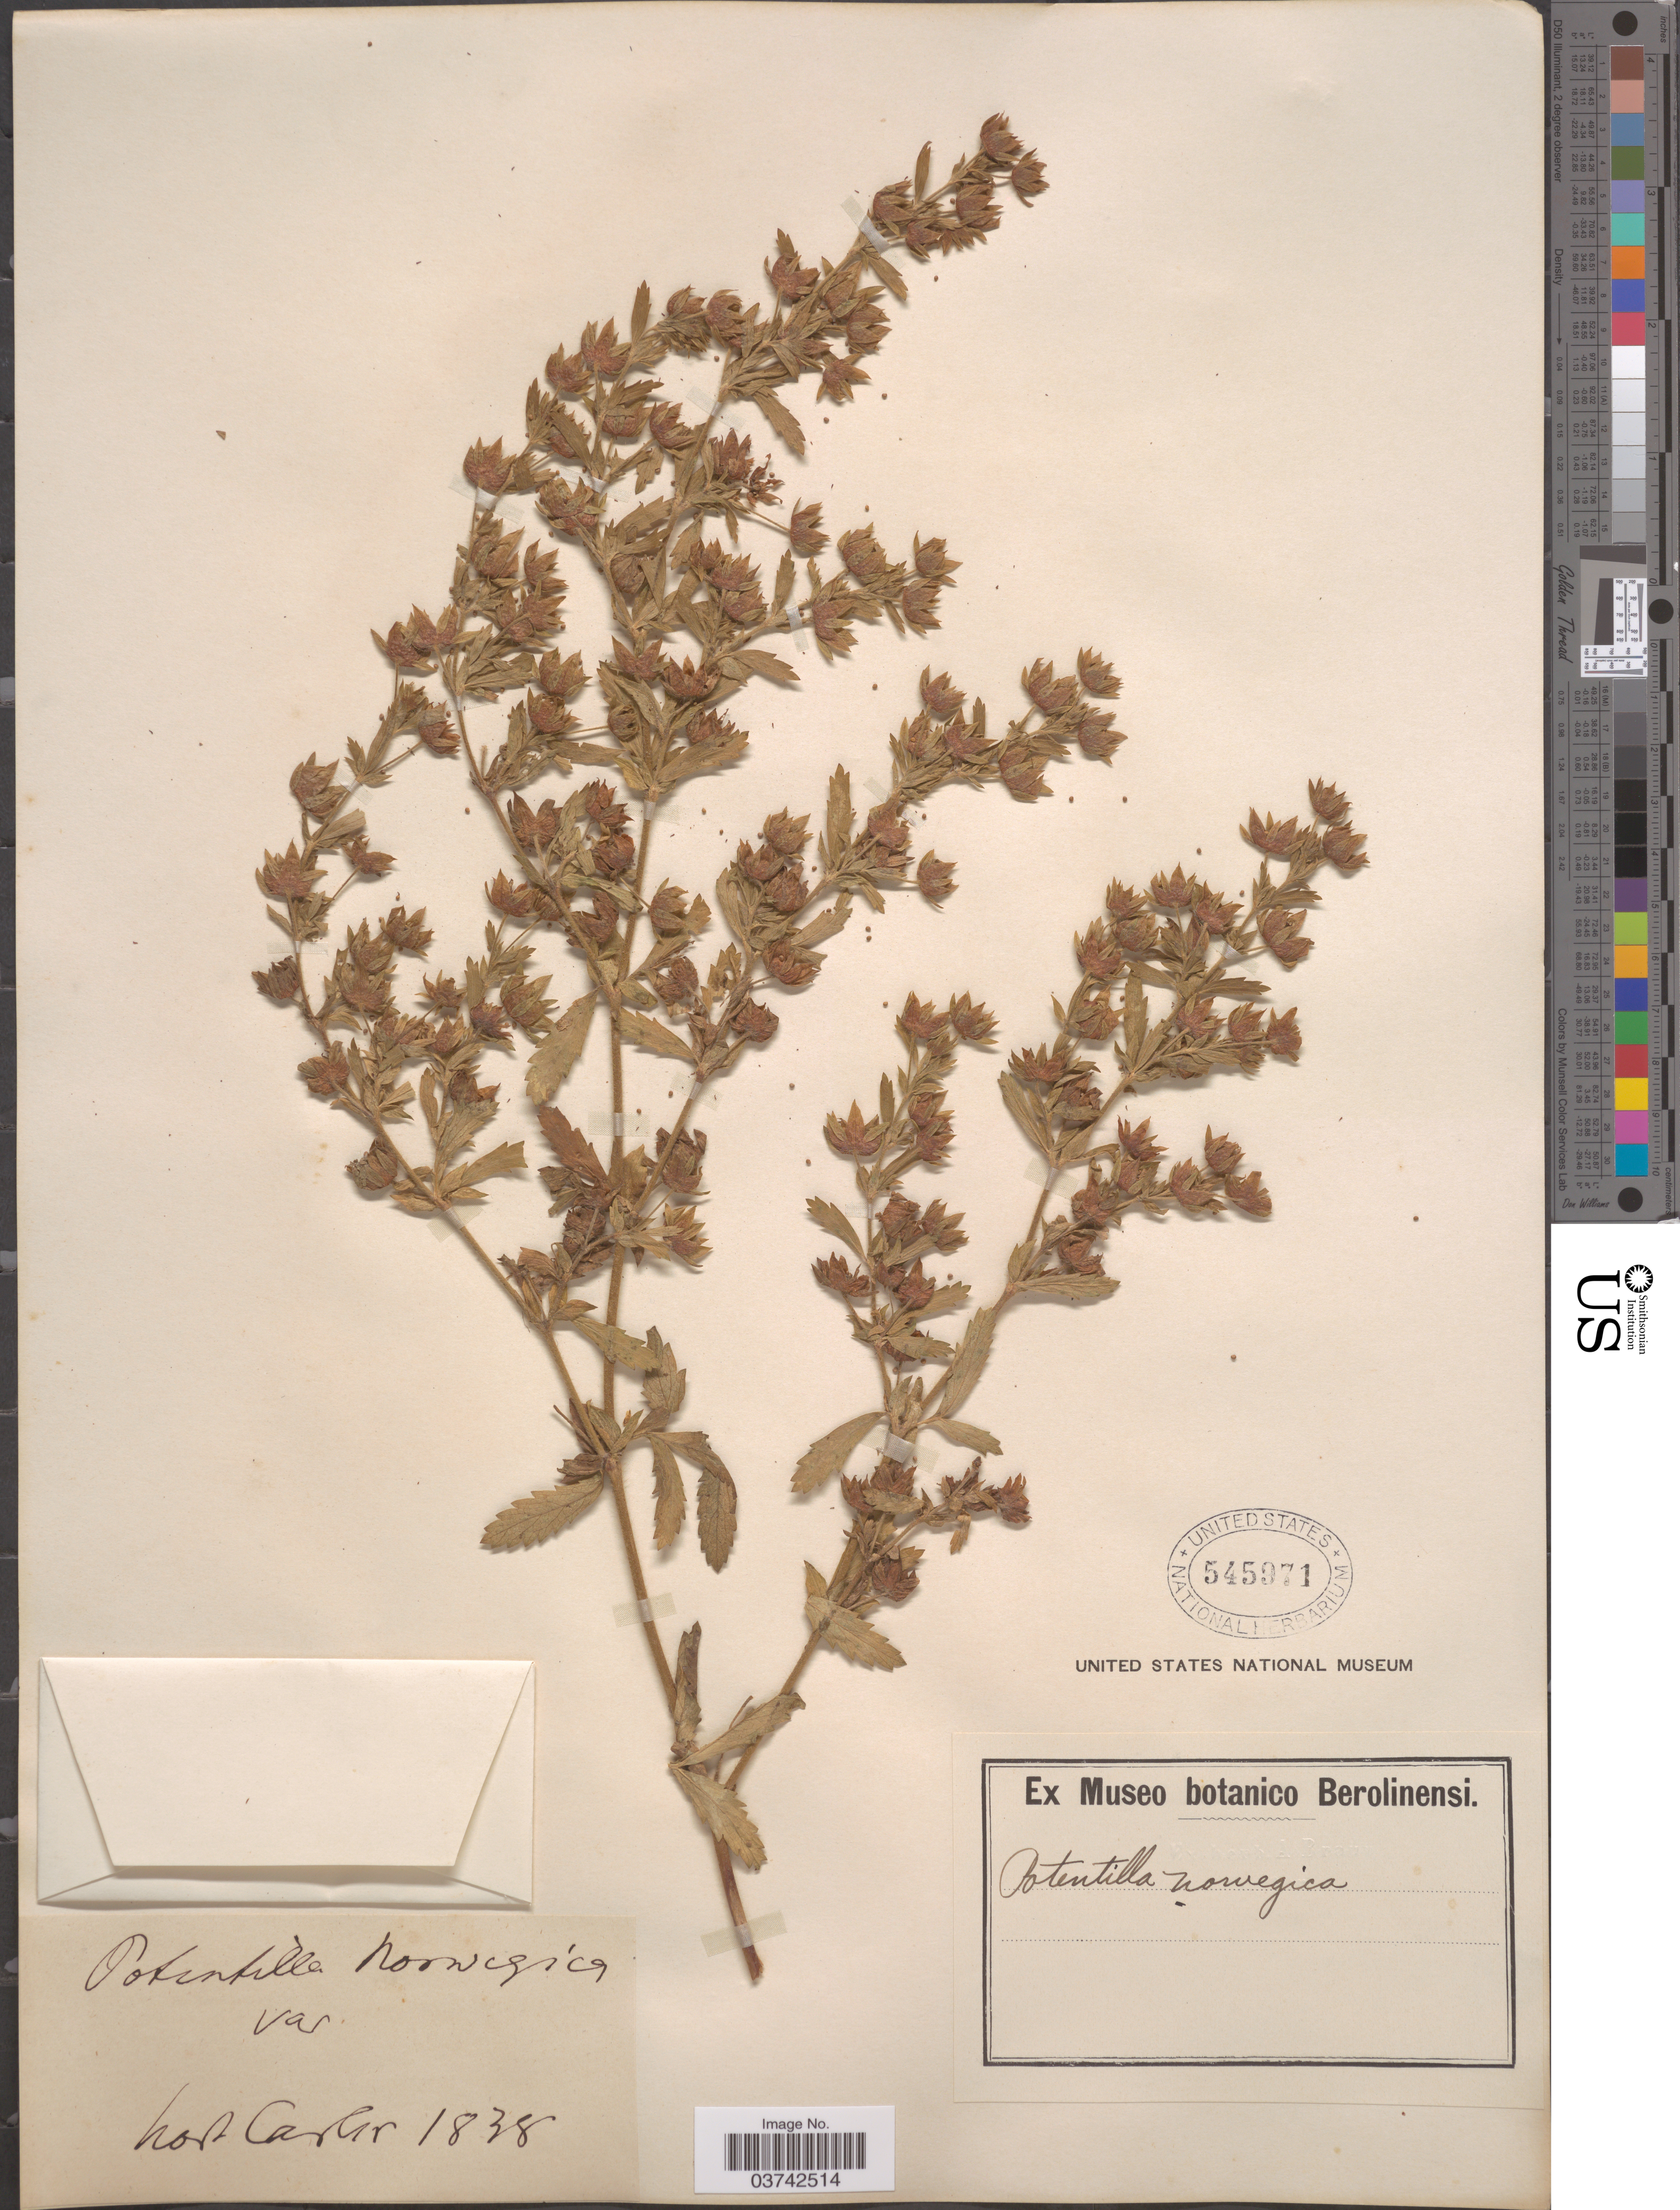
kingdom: Plantae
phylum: Tracheophyta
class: Magnoliopsida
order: Rosales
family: Rosaceae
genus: Potentilla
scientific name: Potentilla norvegica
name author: L.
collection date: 1838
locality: Hort Carter [interpreted].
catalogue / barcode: US 545971